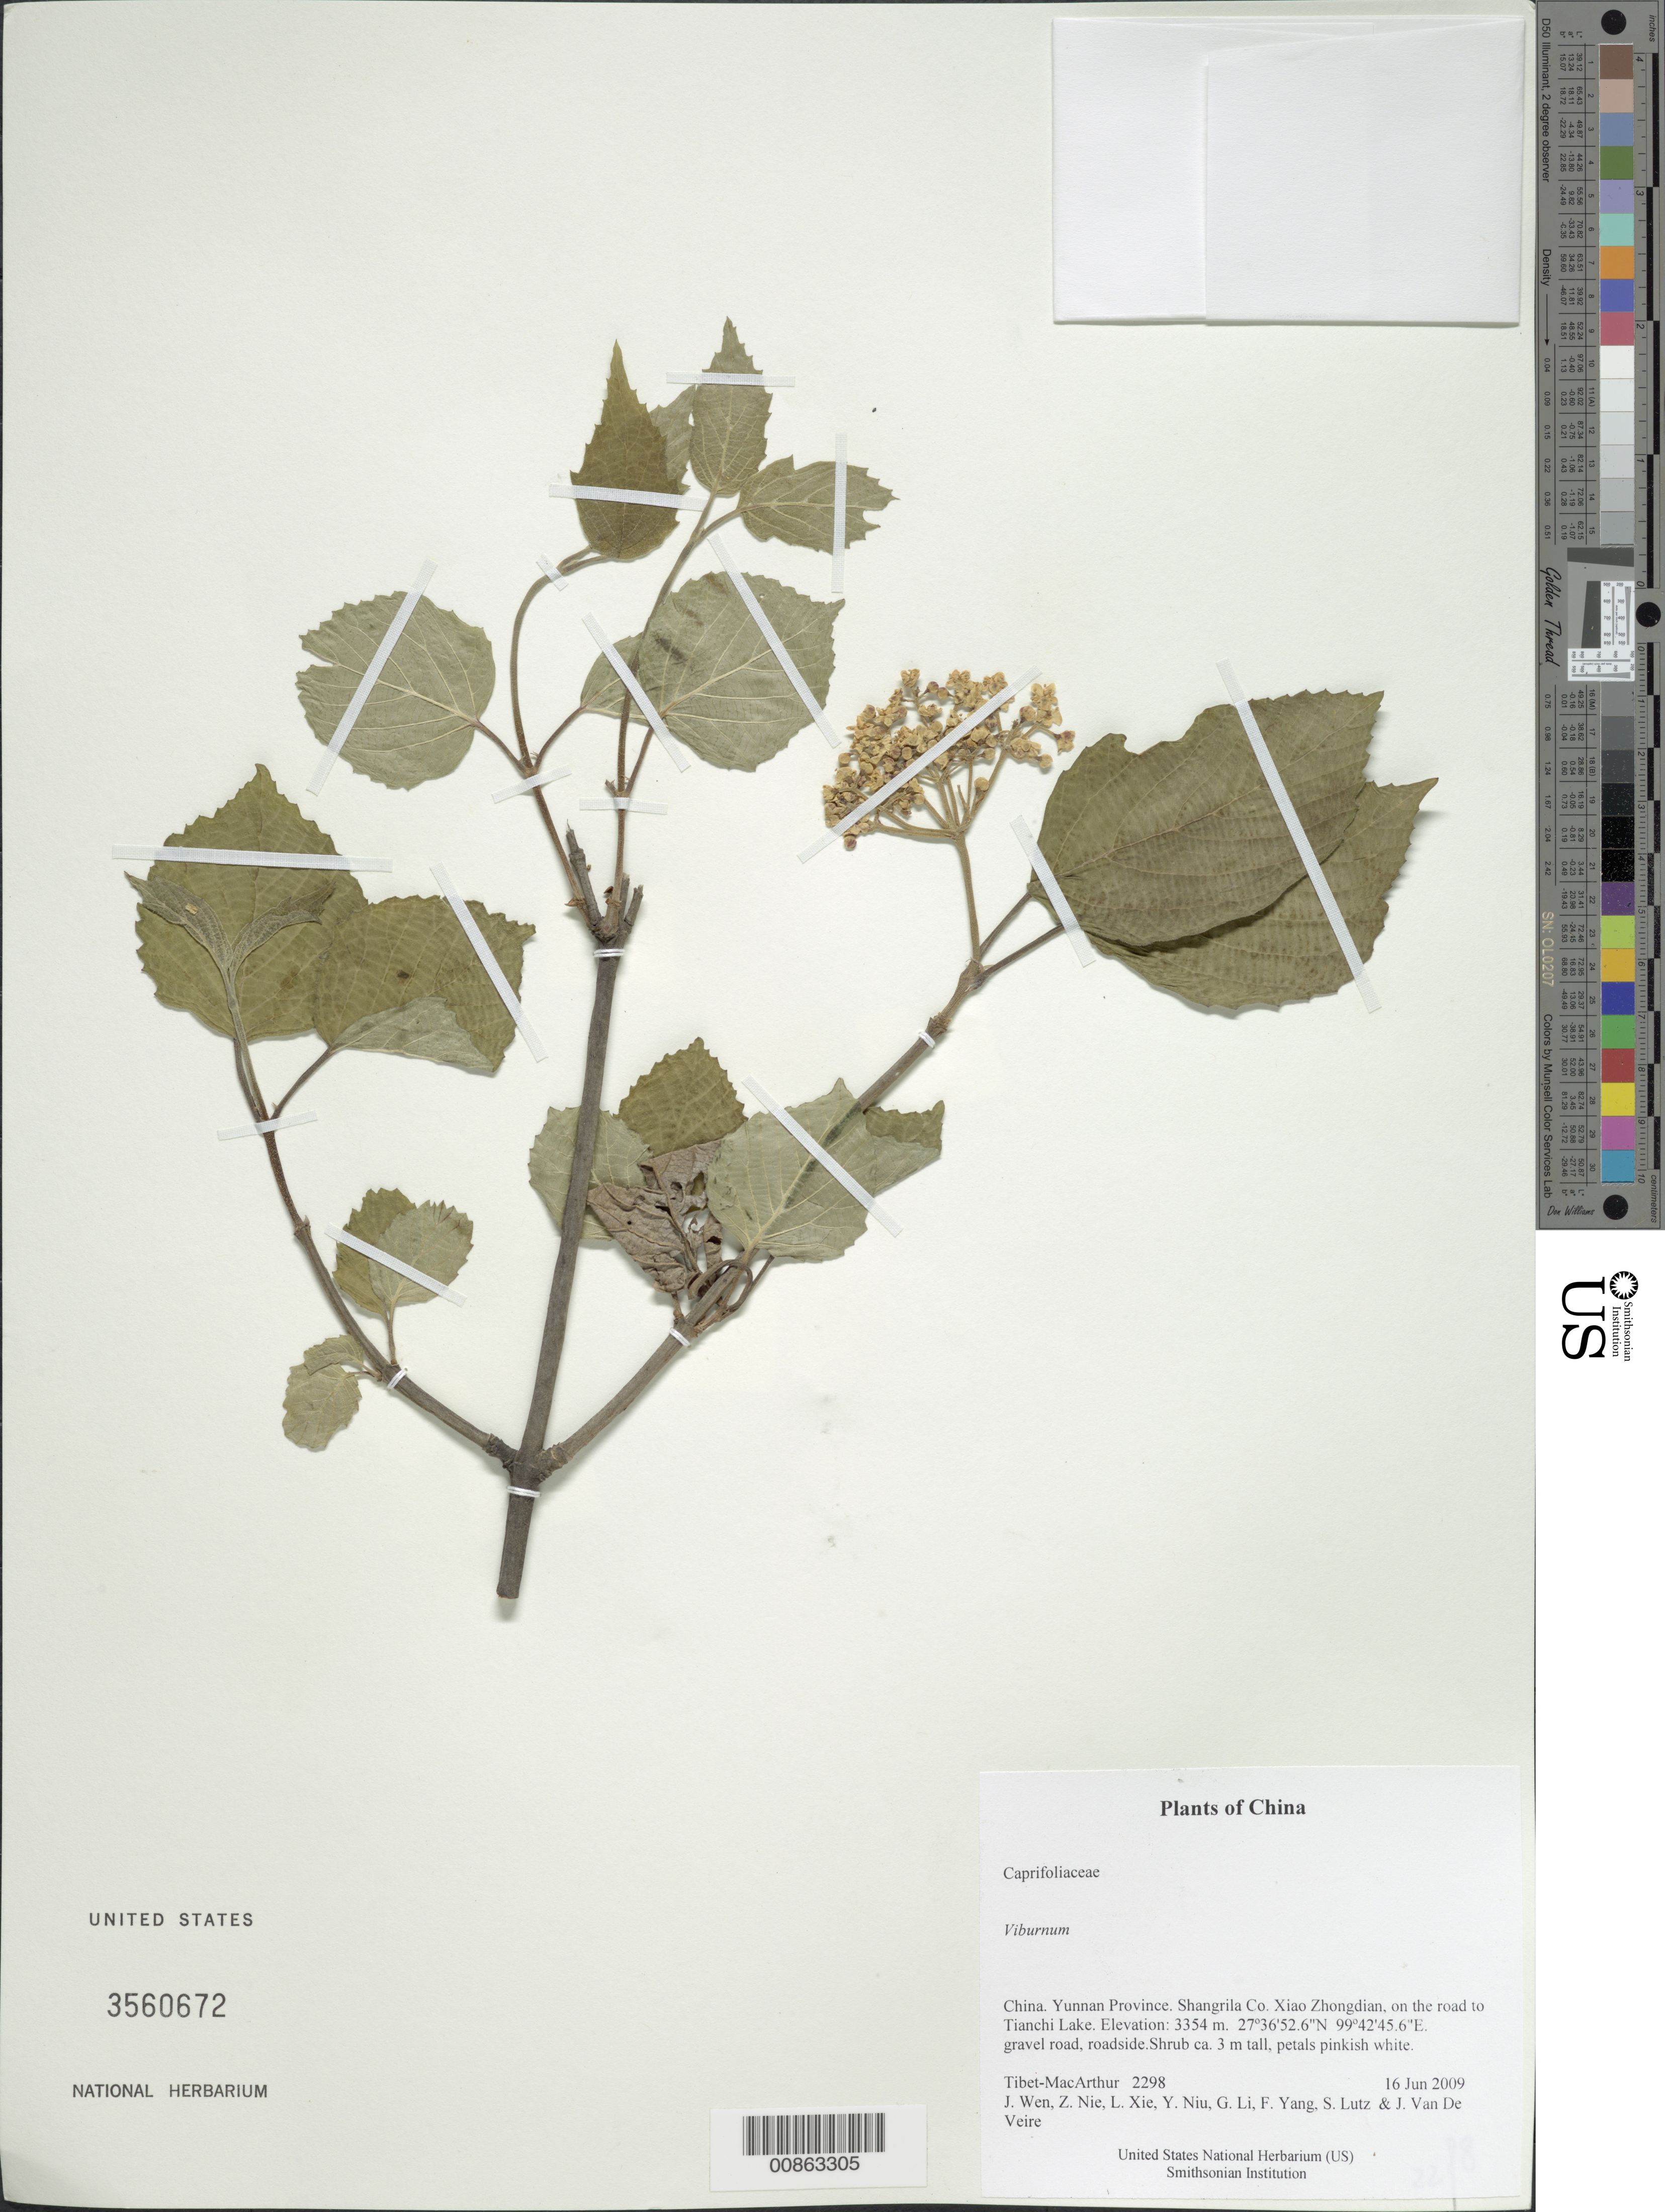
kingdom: Plantae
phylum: Tracheophyta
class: Magnoliopsida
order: Dipsacales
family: Viburnaceae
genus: Viburnum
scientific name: Viburnum sp.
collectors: Tibet-MacArthur, J. Wen, Z. Nie, L. Xie, Y. Niu, G. Li, F. Yang, S. Lutz & J. Van De Veire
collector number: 2298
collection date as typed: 16 Jun 2009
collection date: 2009-06-16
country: China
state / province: Yunnan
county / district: Shangrila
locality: Xiao Zhongdian, on the road to Tianchi Lake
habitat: gravel road, roadside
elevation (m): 3354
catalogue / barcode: US 3560672